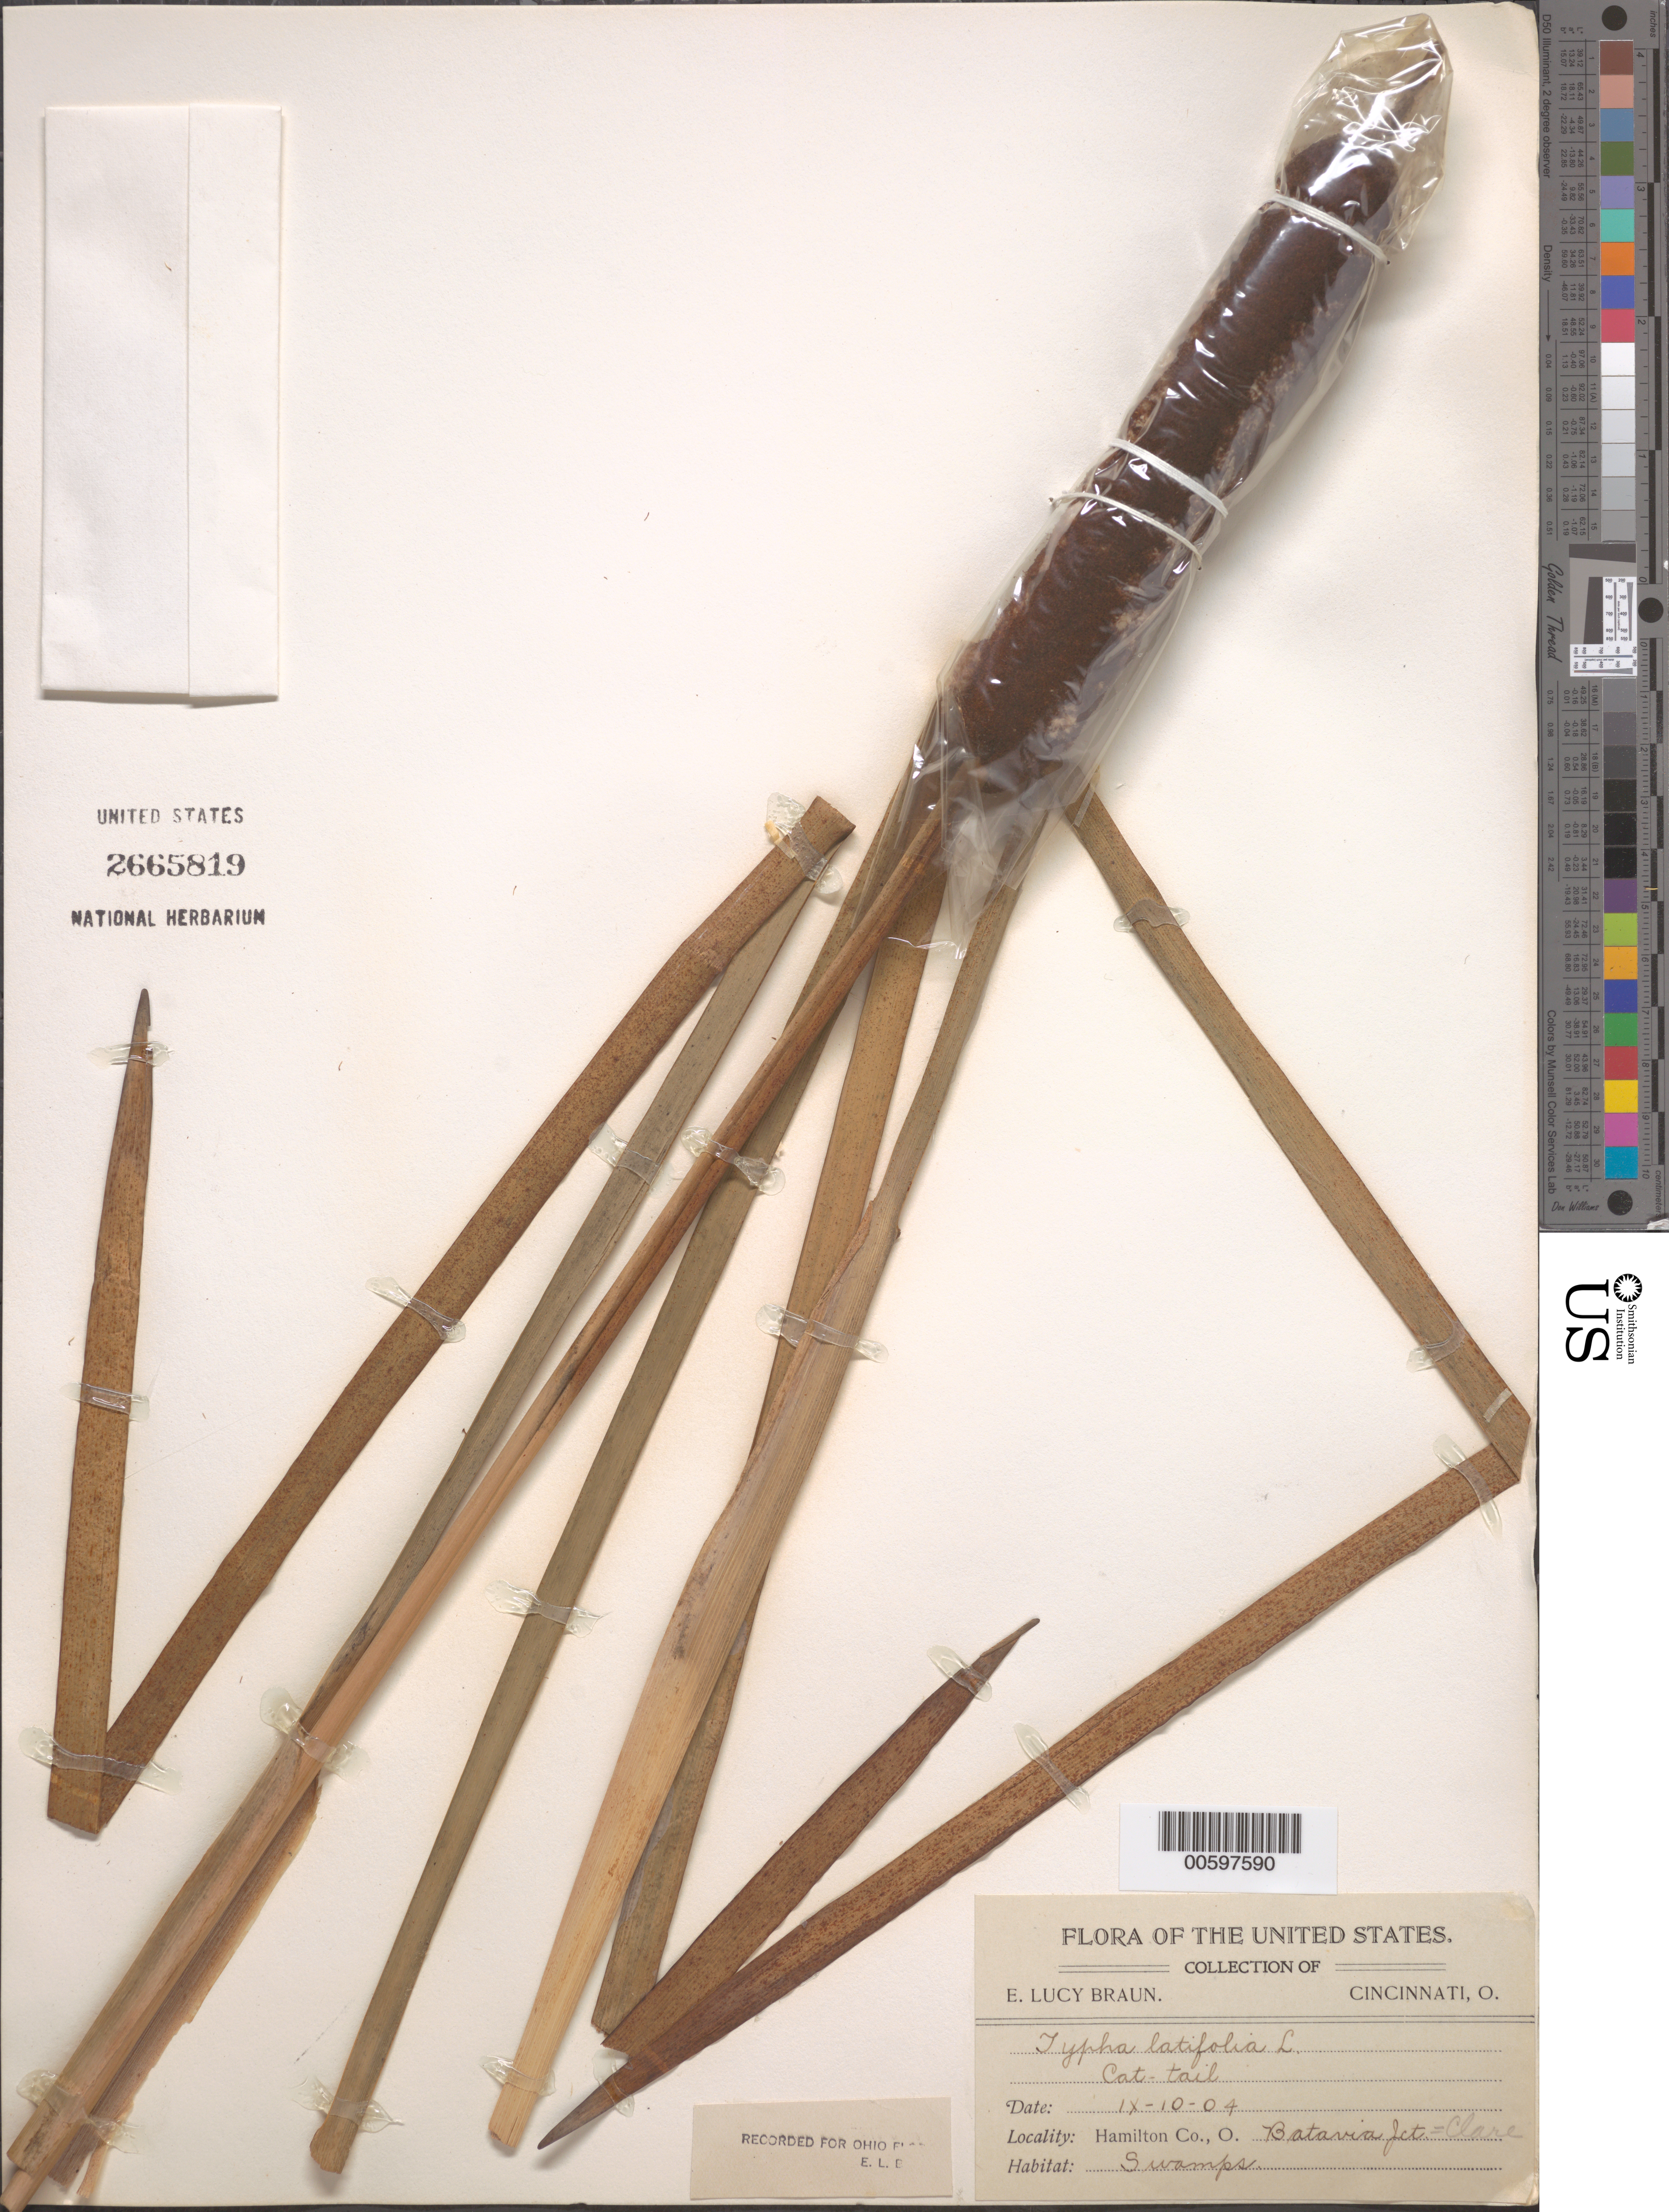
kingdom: Plantae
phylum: Tracheophyta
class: Liliopsida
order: Poales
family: Typhaceae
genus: Typha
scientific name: Typha latifolia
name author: L.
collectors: E. L. Braun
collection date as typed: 01 Oct 1904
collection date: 1904-10-01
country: United States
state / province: Ohio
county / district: Hamilton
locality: Batavia Jct. - Clare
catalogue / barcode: US 2665819